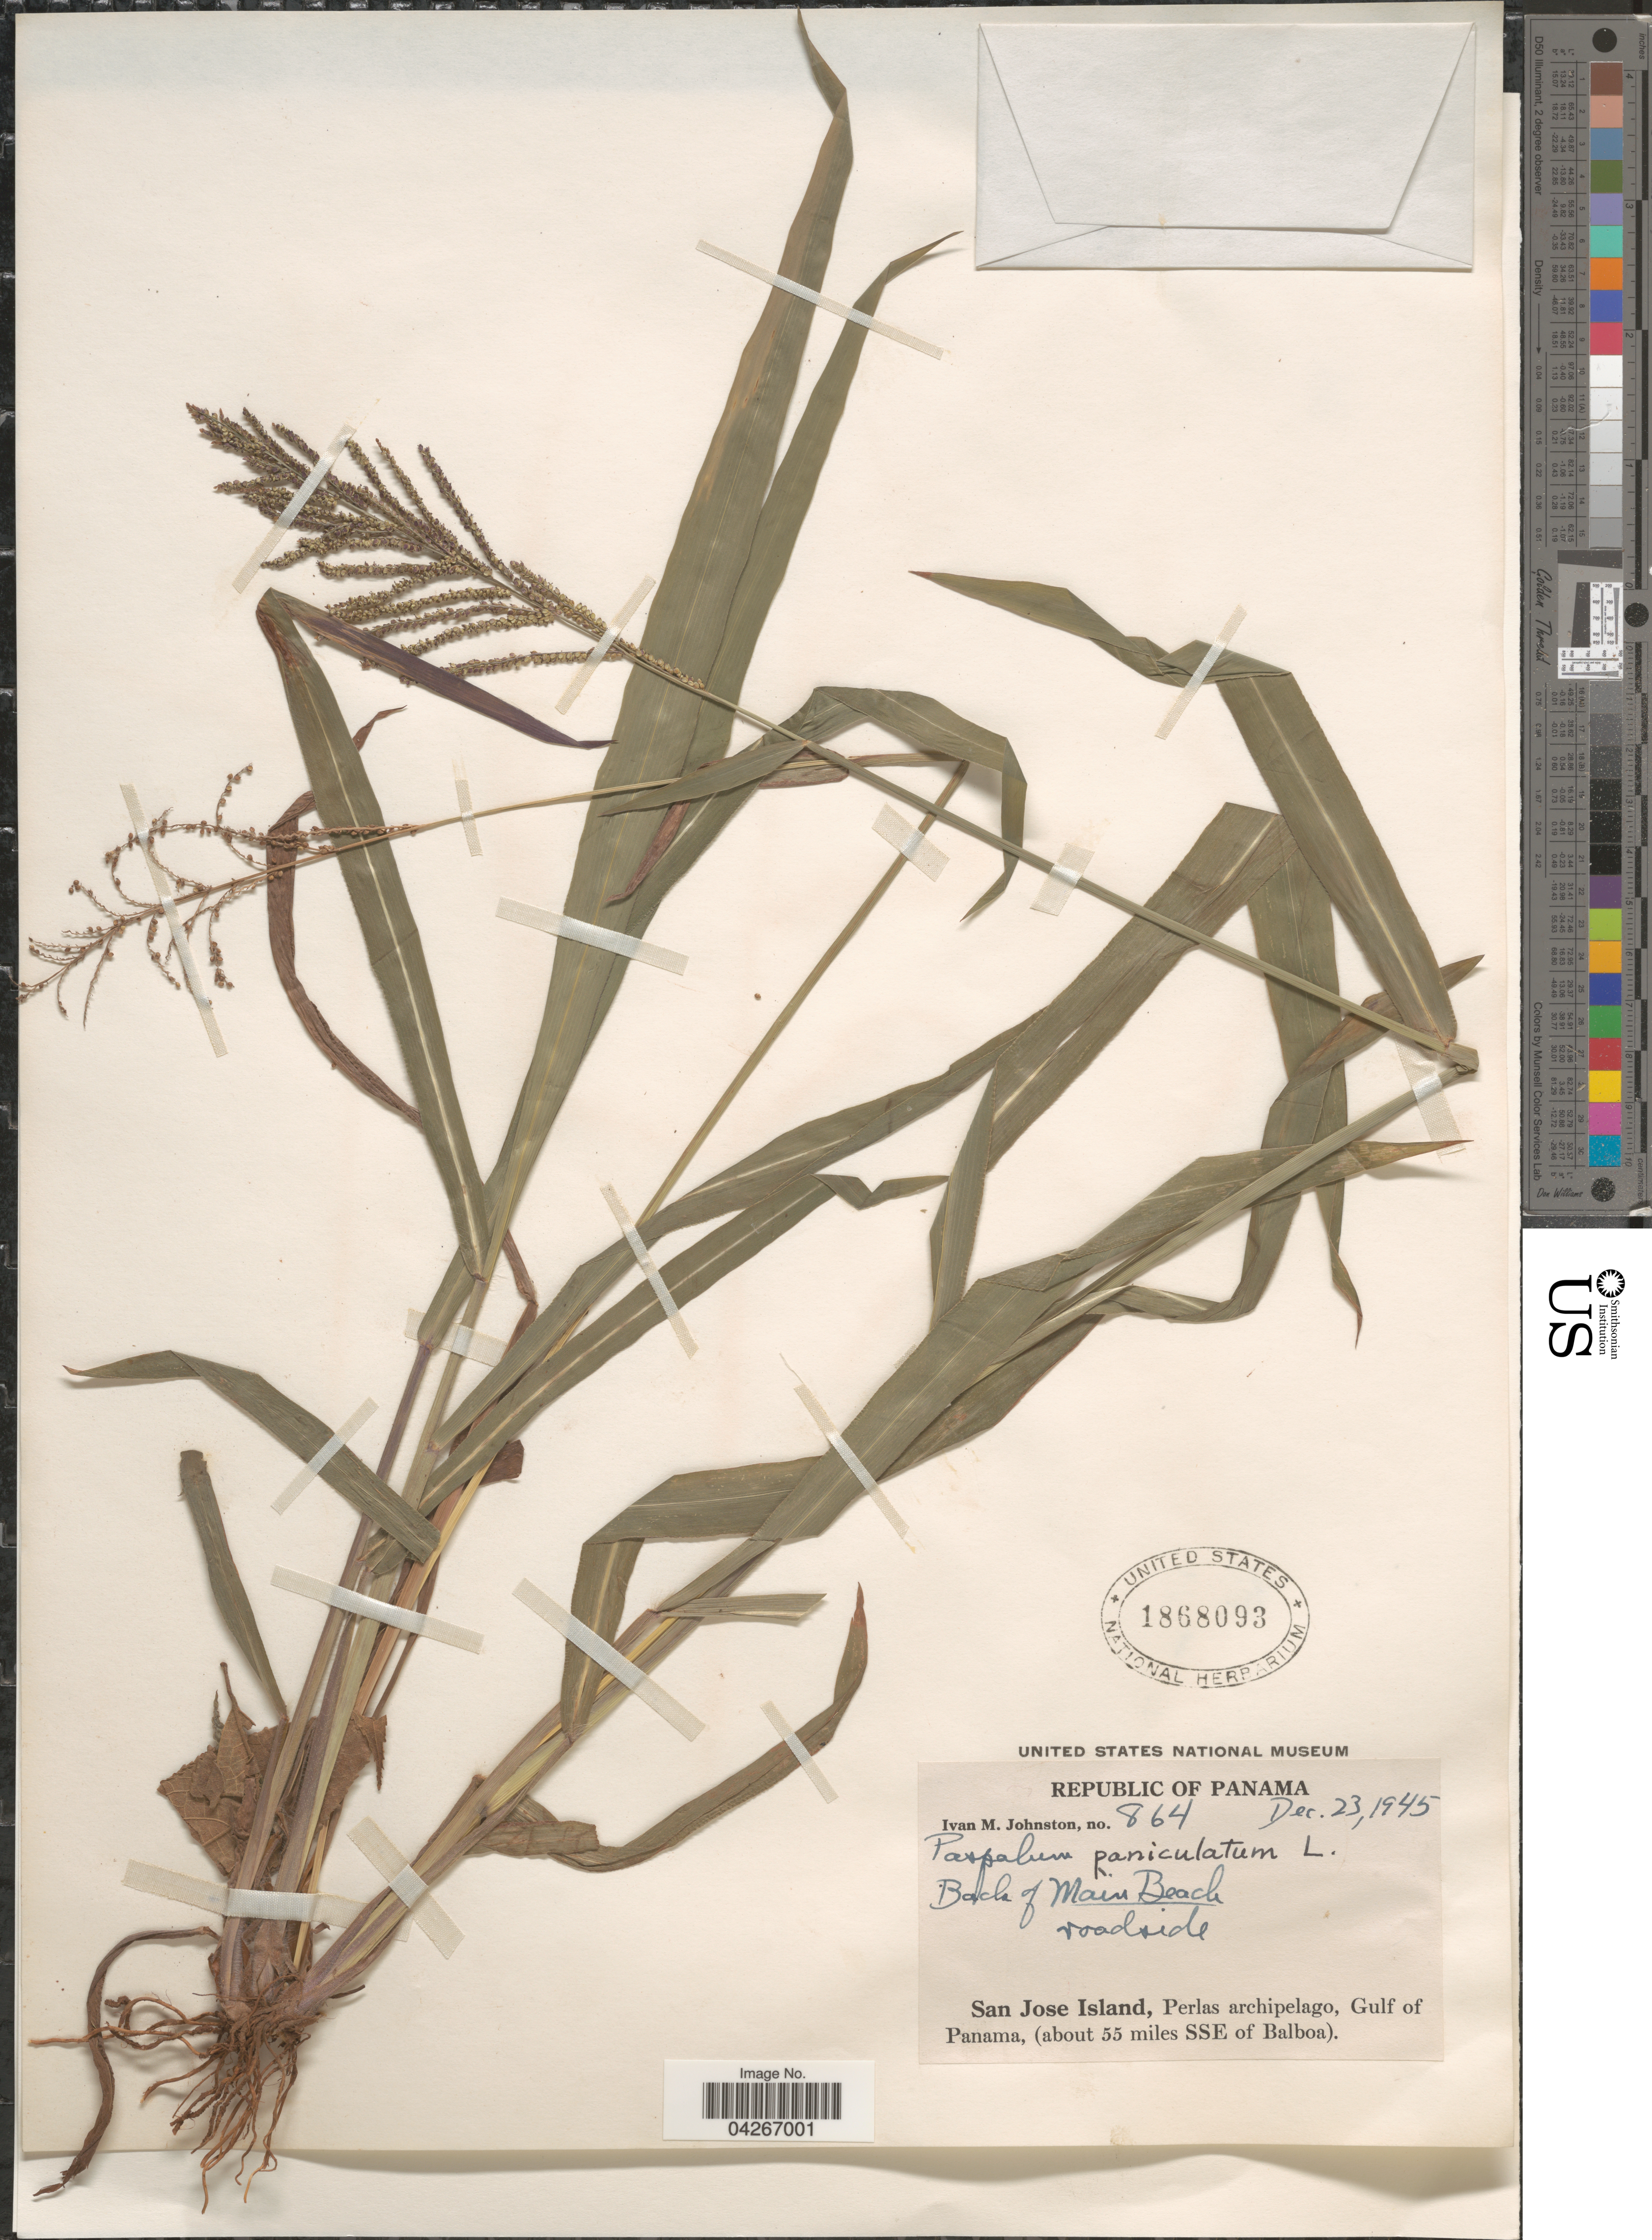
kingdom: Plantae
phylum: Tracheophyta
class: Liliopsida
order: Poales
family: Poaceae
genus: Paspalum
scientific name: Paspalum paniculatum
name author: L.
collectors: I.M. Johnston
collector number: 864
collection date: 1945-12-23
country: Panama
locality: Back of Main Beach. San Jose Island, Perlas archipelago, Gulf of Panama, (about 55 miles SSE of Balboa).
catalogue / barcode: US 1868093